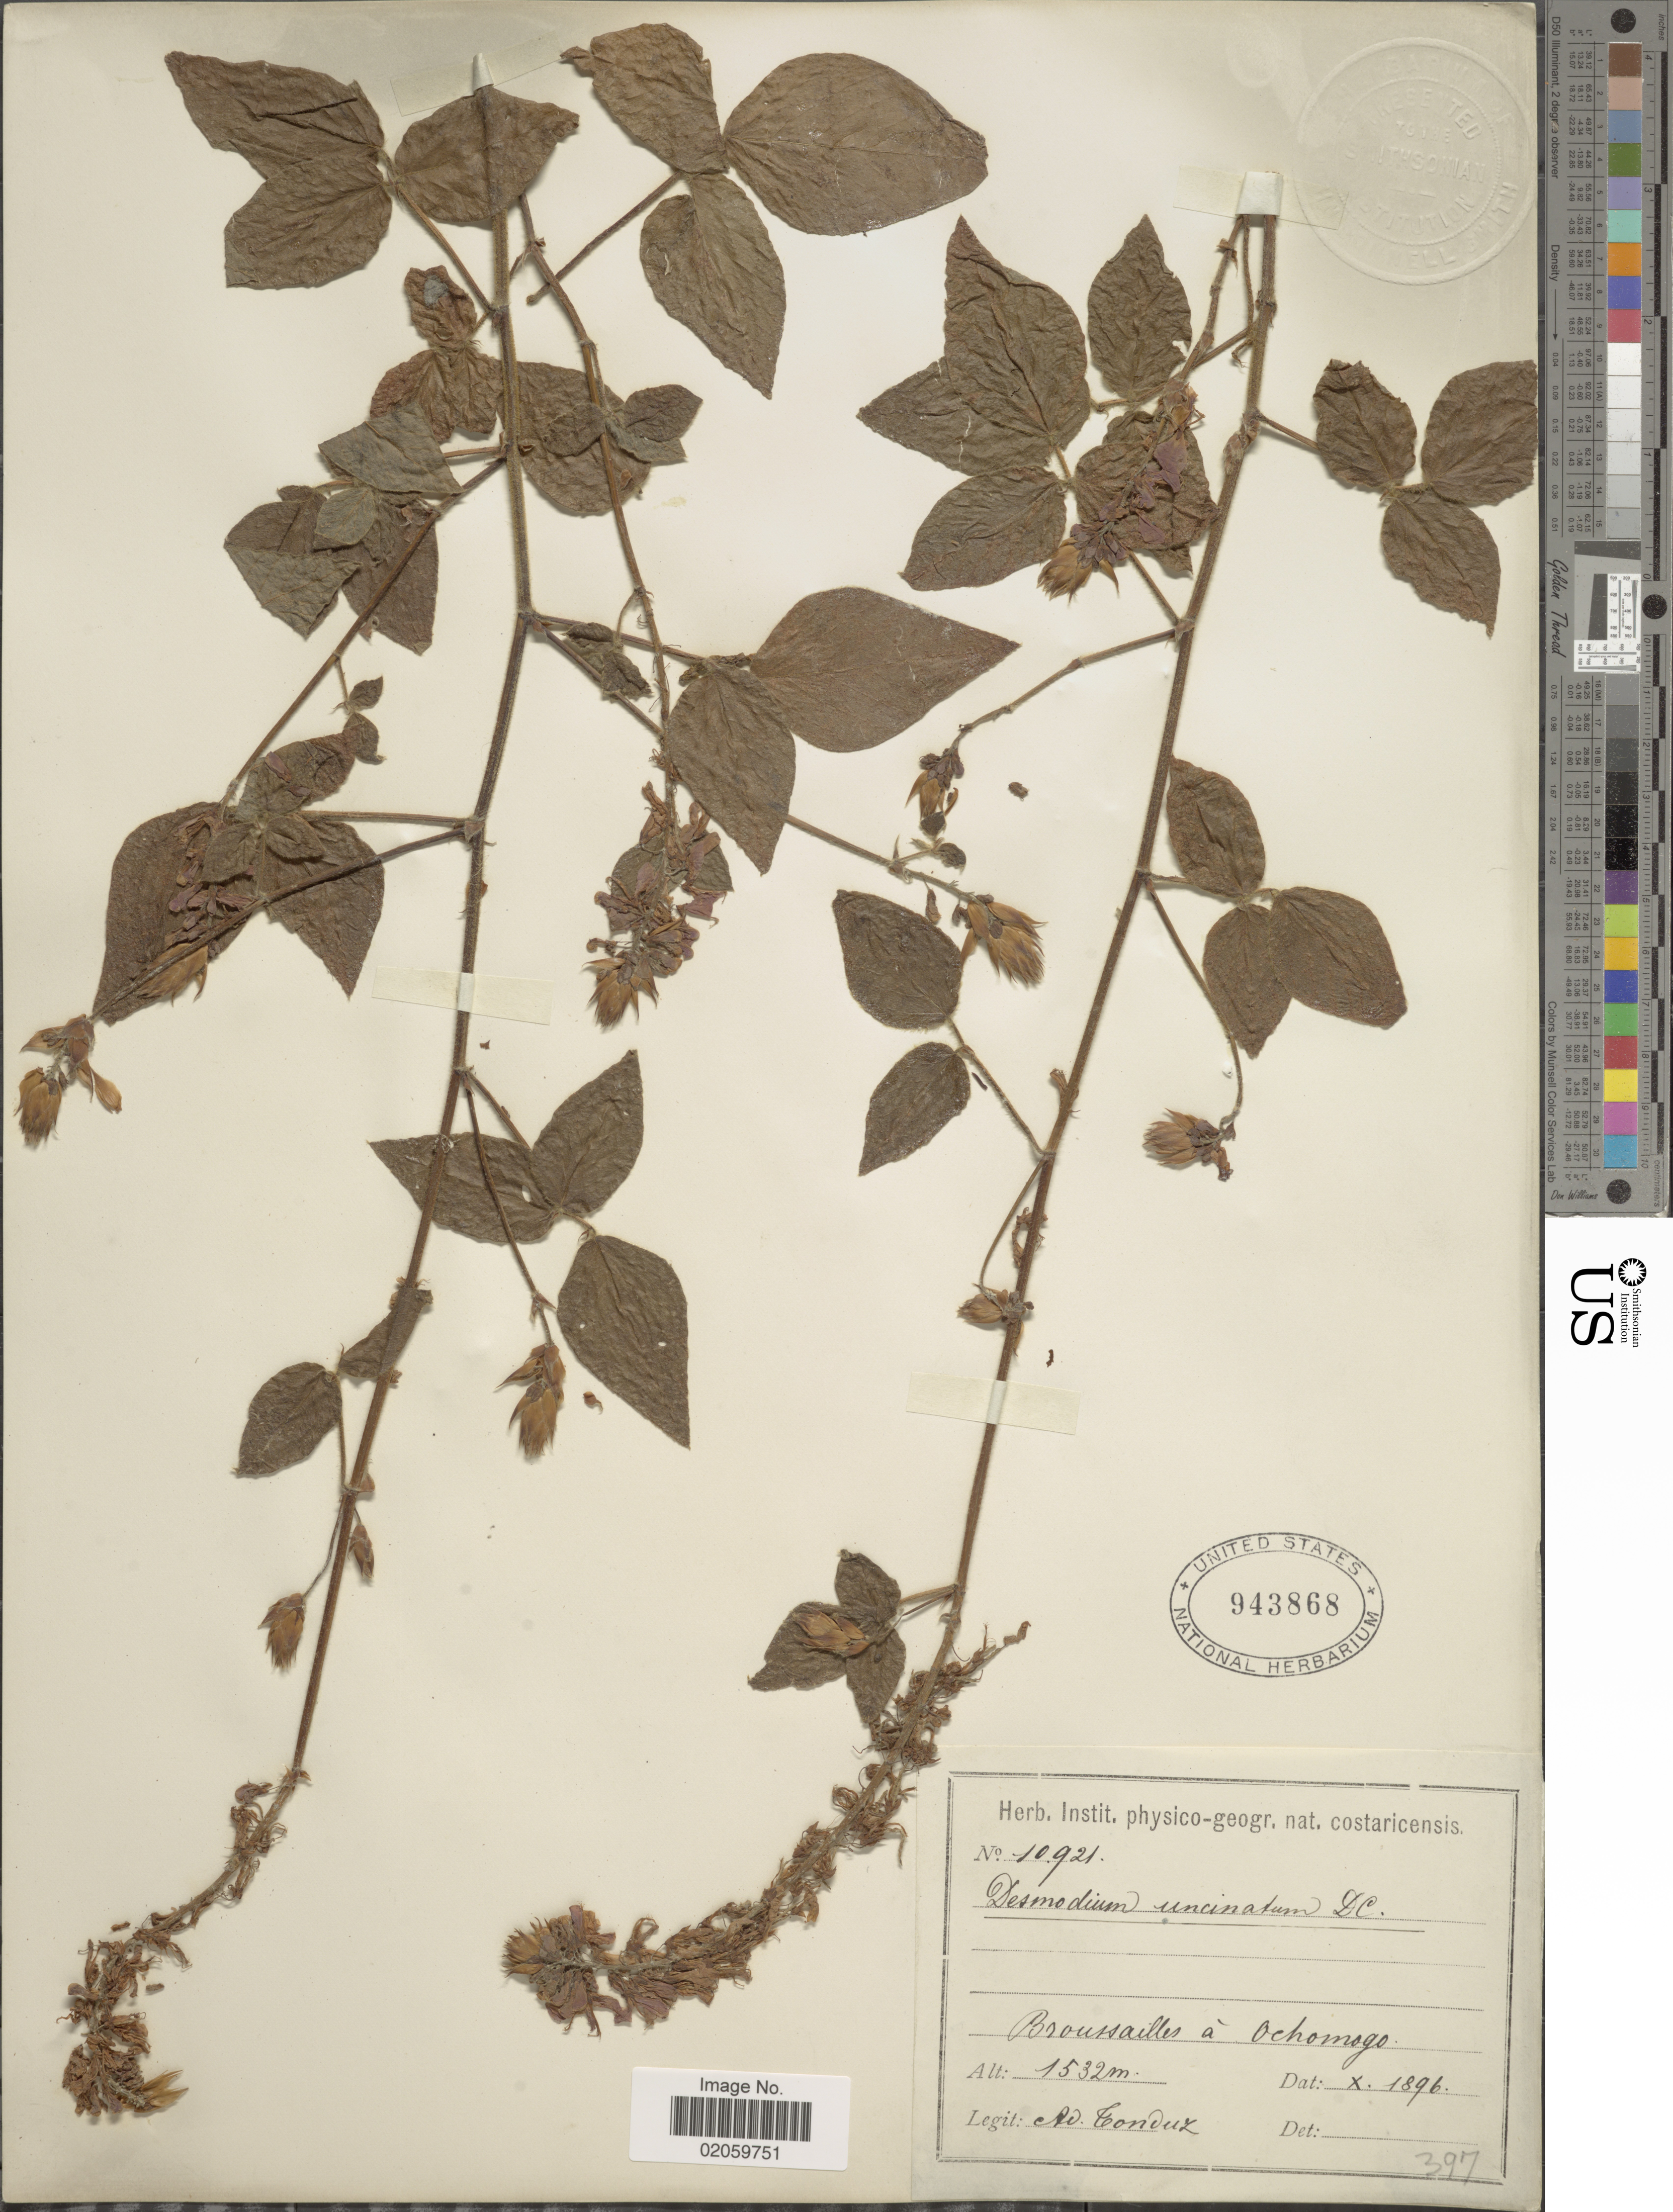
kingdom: Plantae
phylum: Tracheophyta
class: Magnoliopsida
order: Fabales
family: Fabaceae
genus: Desmodium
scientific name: Desmodium intortum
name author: (Mill.) Urb.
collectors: A. Tonduz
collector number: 10921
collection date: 1896-10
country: Costa Rica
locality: Broussailes a Ochomogo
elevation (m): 1532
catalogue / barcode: US 943868